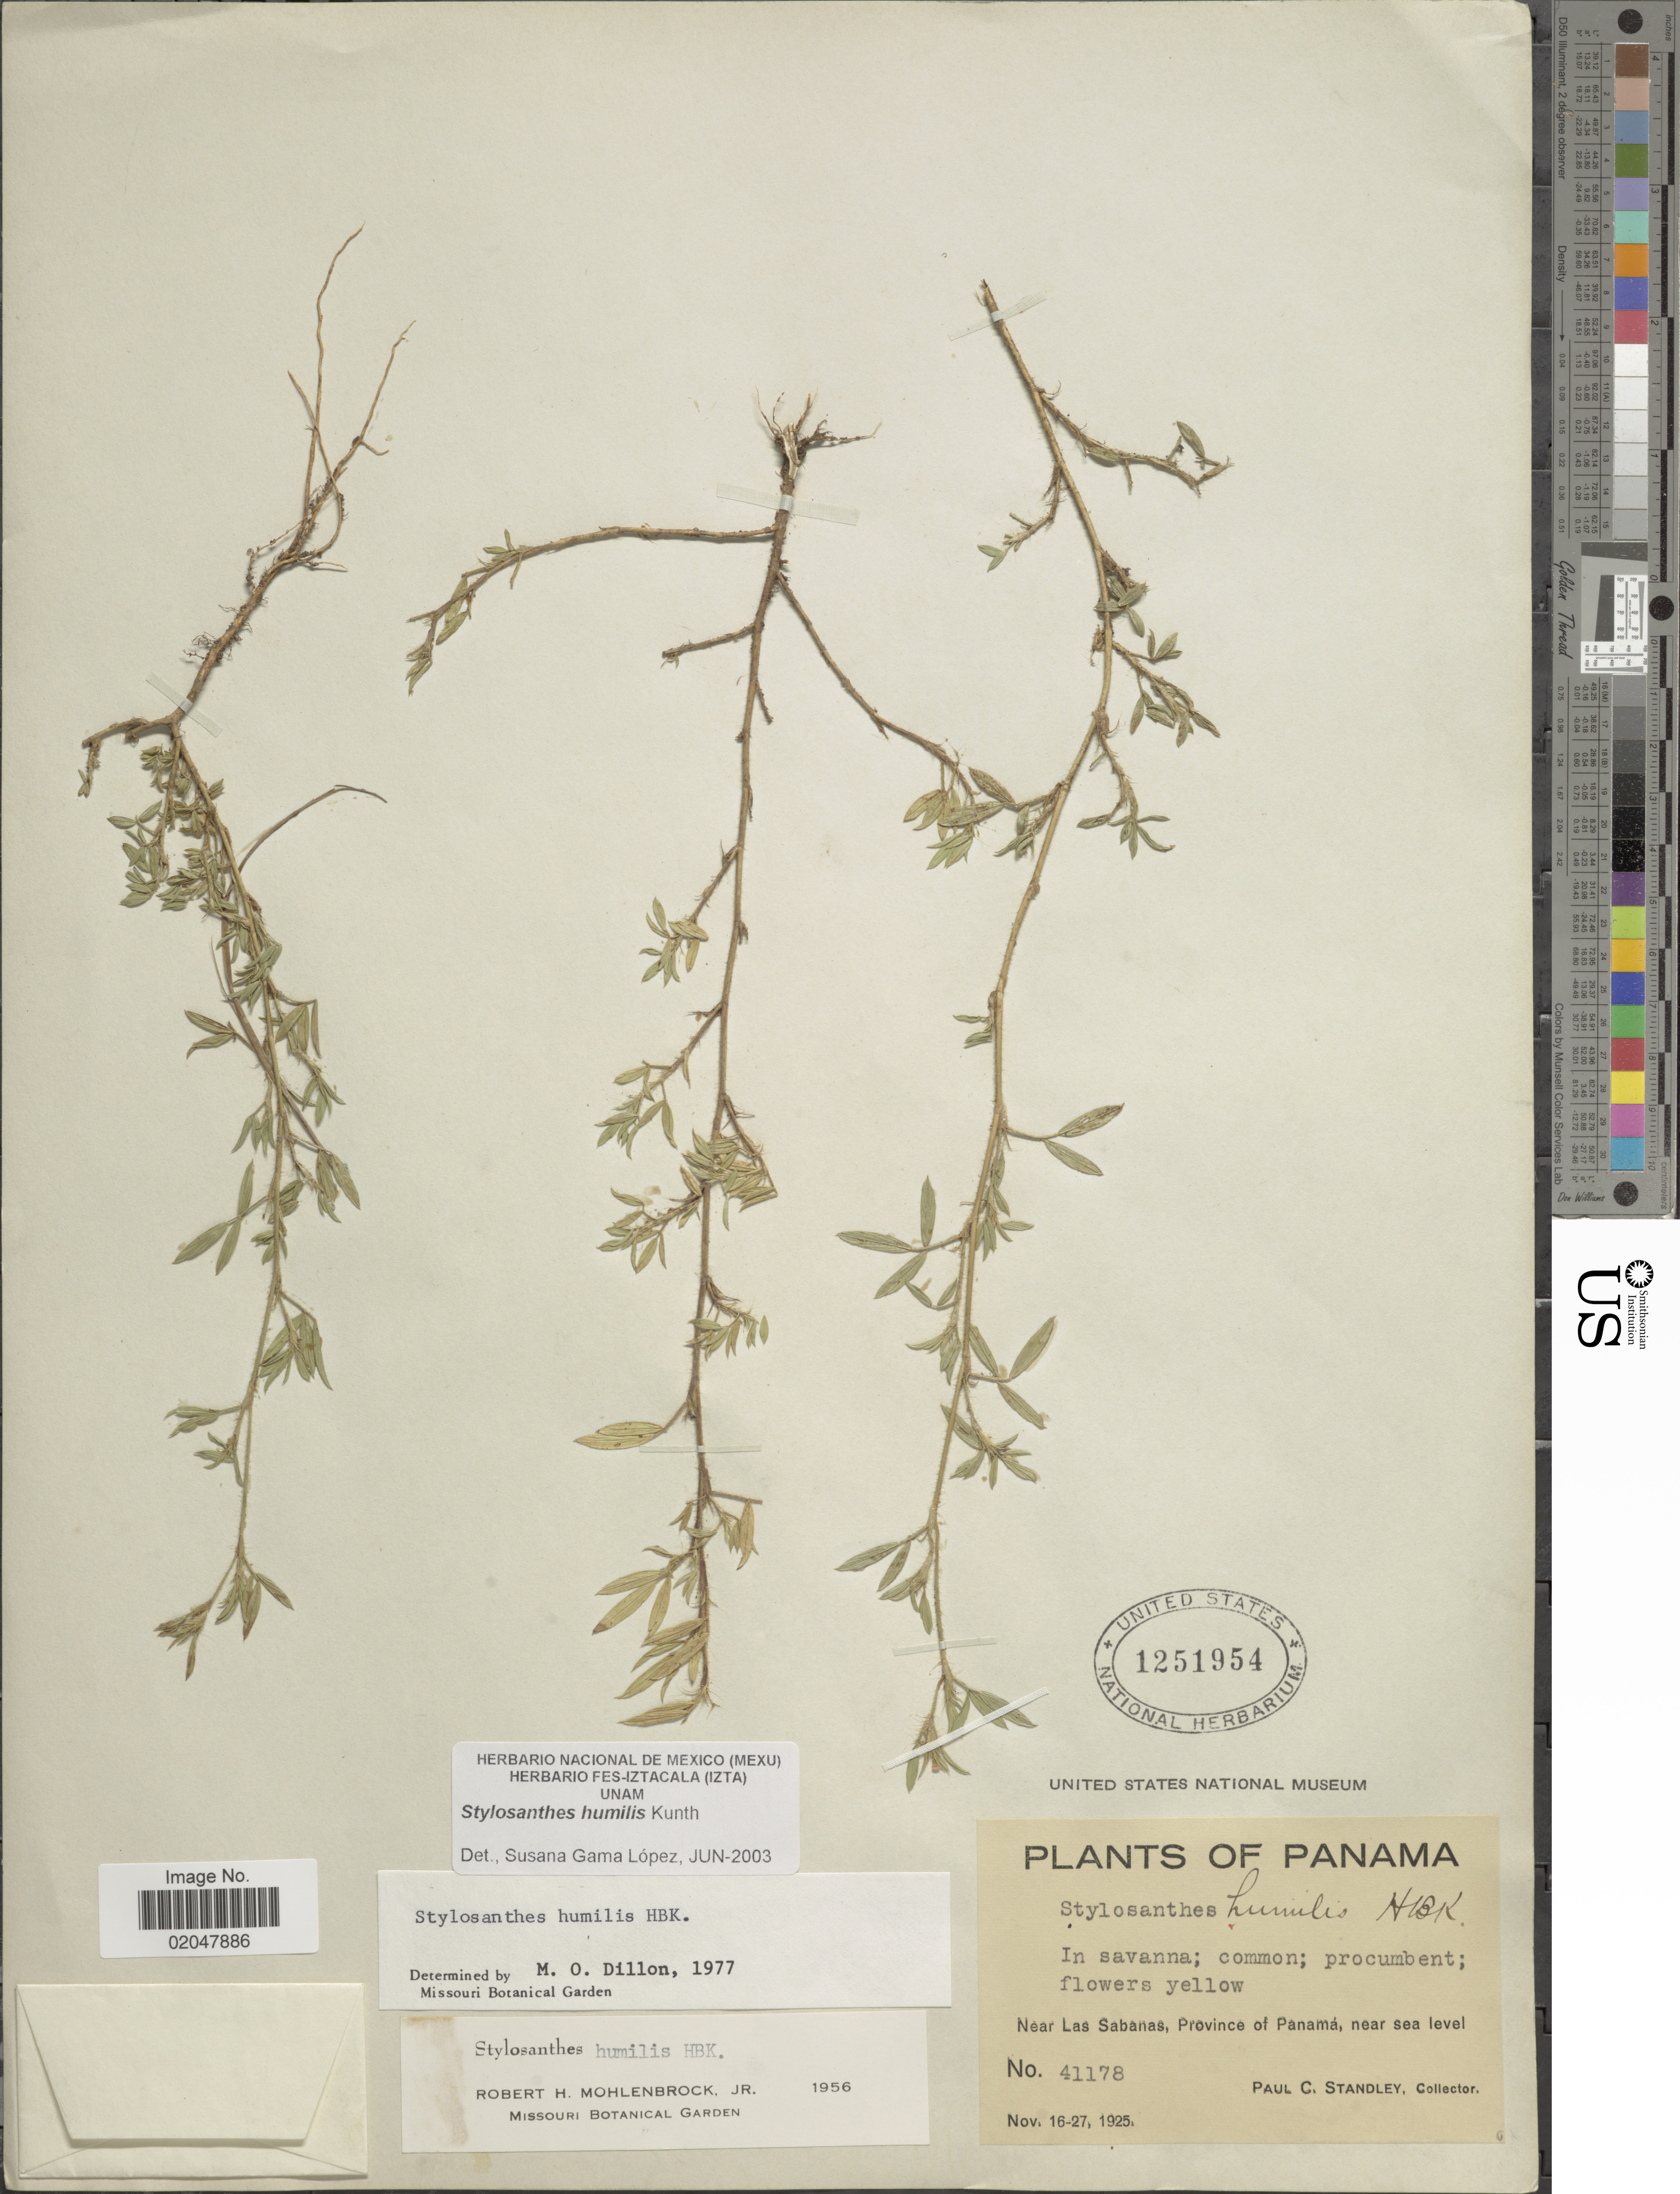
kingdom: Plantae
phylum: Tracheophyta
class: Magnoliopsida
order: Fabales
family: Fabaceae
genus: Stylosanthes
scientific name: Stylosanthes humilis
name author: Kunth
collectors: P. C. Standley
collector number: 41178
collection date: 1925-11-16/1925-11-27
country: Panama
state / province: Panamá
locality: Near Las Sabanas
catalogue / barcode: US 1251954